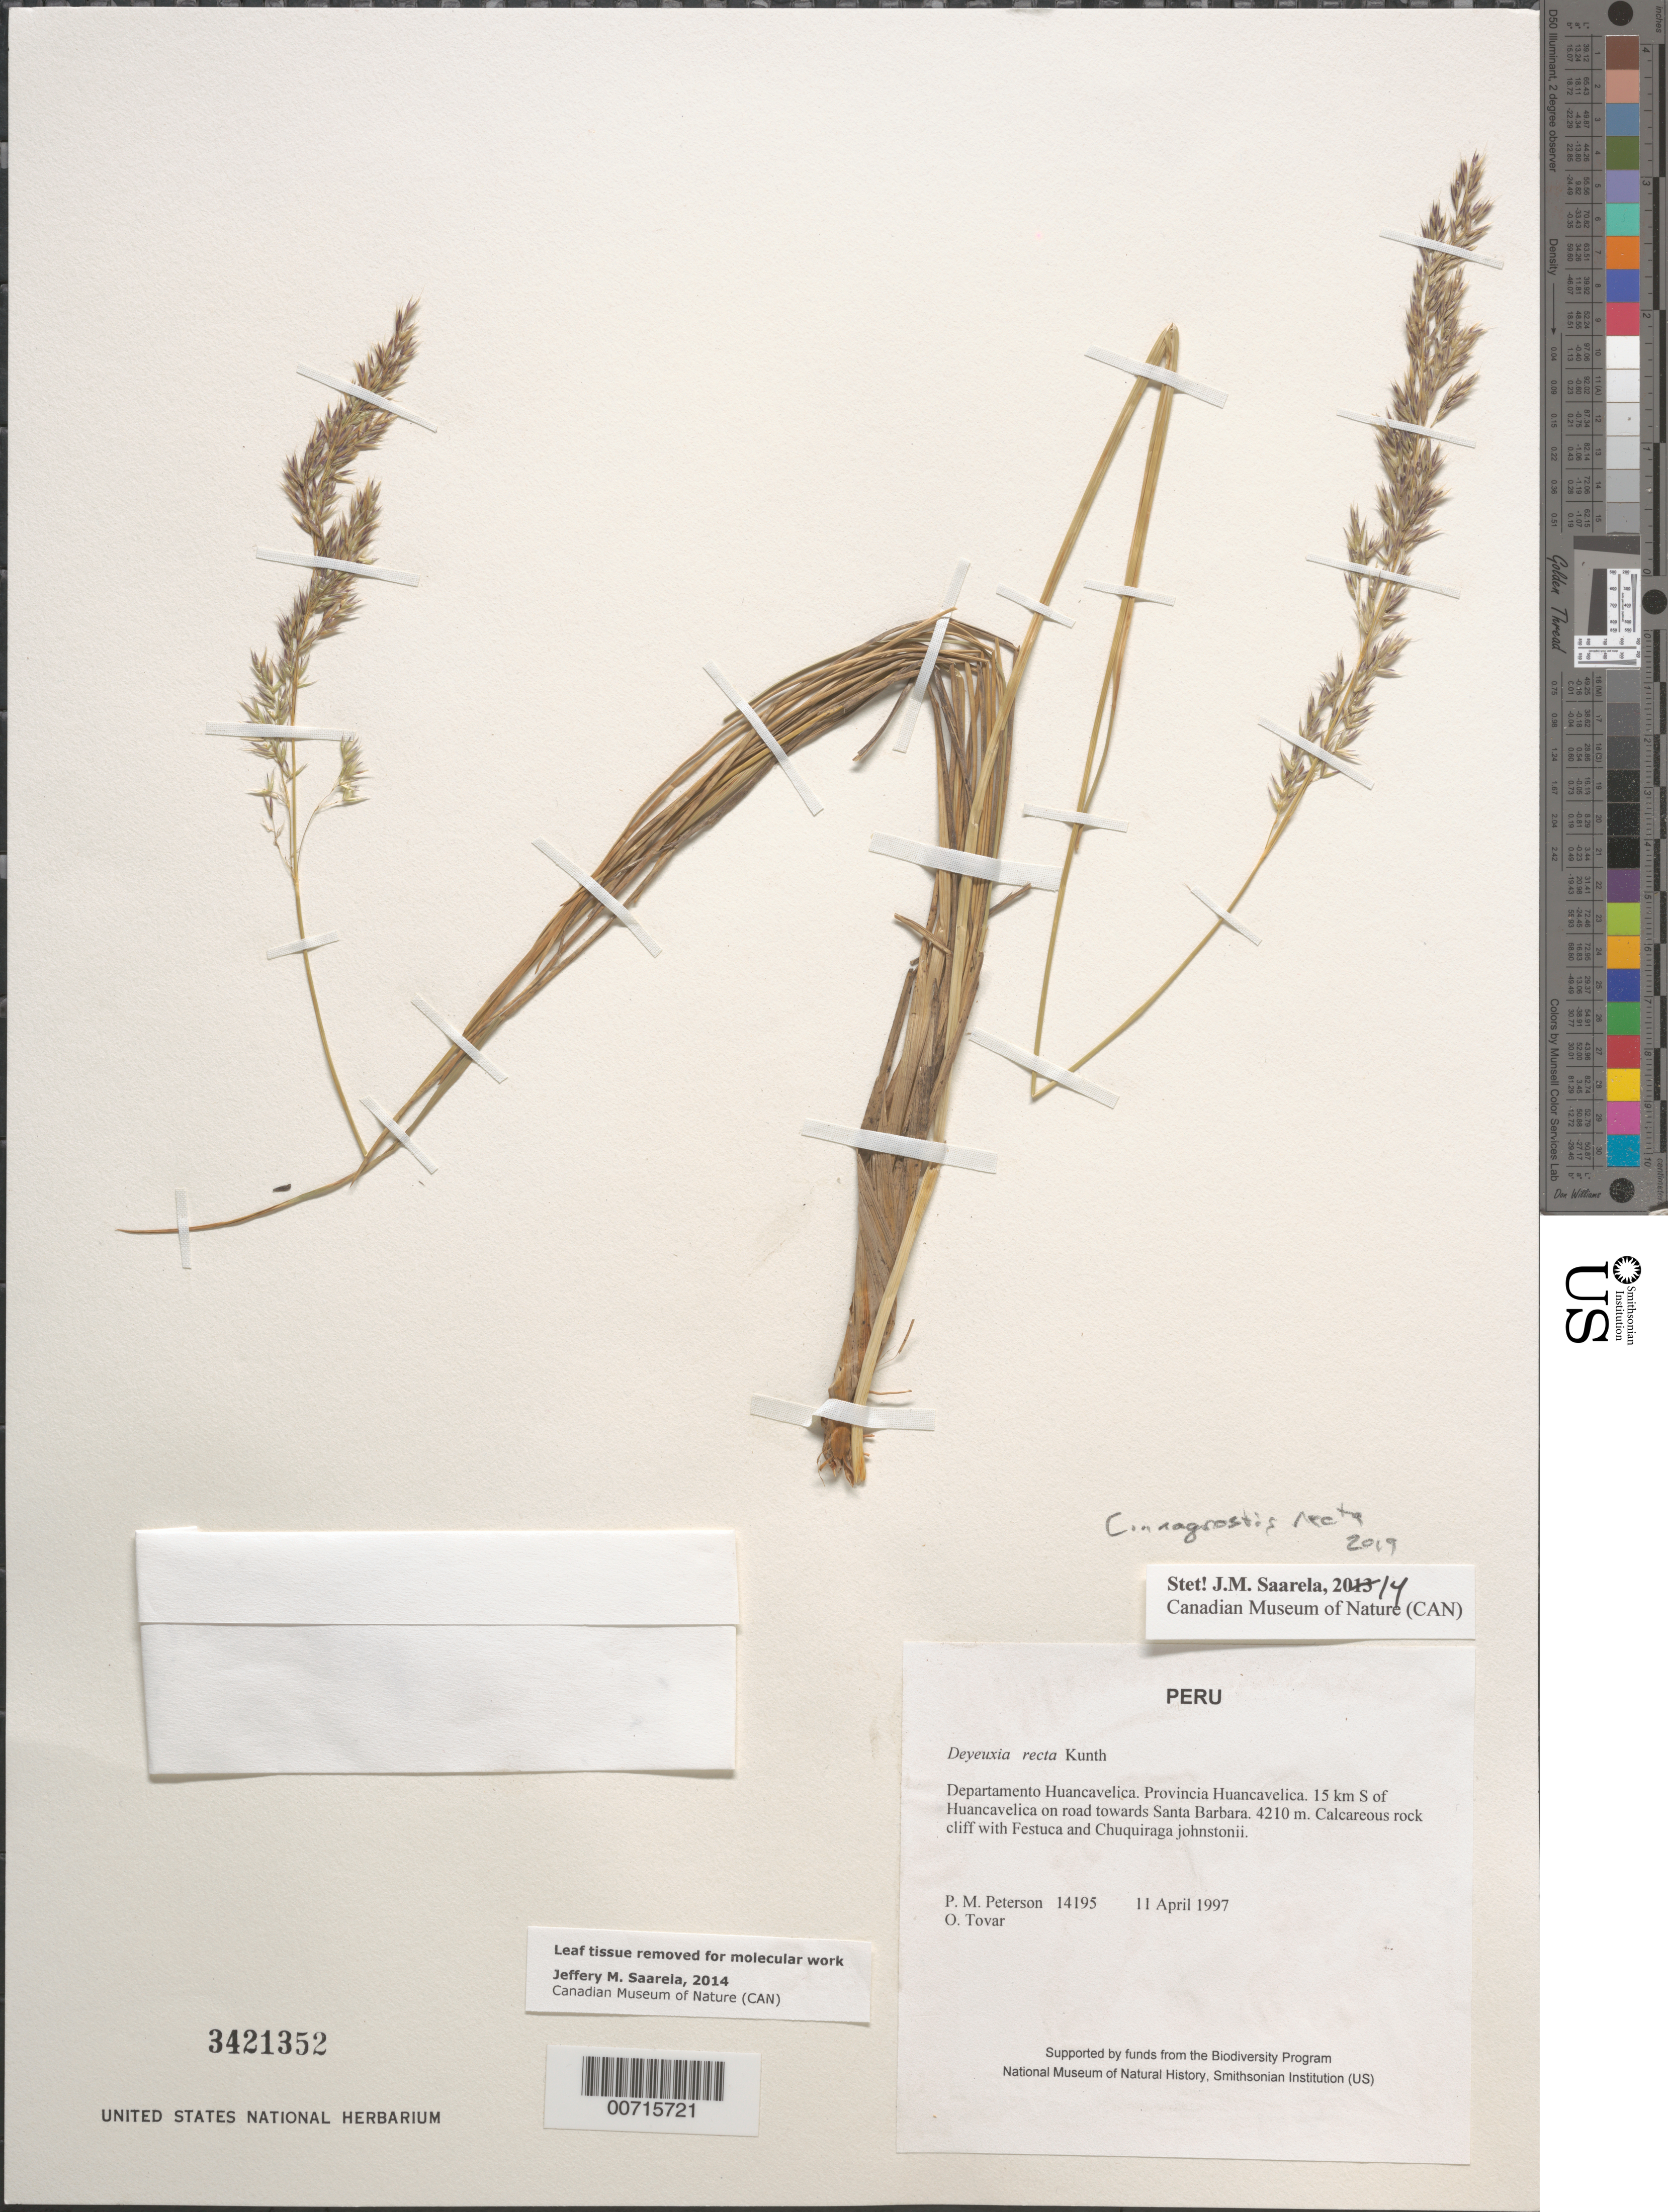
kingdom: Plantae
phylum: Tracheophyta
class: Liliopsida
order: Poales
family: Poaceae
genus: Cinnagrostis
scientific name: Cinnagrostis recta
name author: (Kunth) P.M. Peterson et al.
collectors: P. M. Peterson & Ó. Tovar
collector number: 14195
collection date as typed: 11 Apr 1997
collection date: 1997-04-11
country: Peru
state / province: Huancavelica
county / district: Huancavelica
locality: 15 km S of Huancavelica on road towards Santa Barbara.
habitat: Calcareous rock cliff with Festuca and Chuquiraga johnstonii.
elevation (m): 4210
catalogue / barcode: US 3421352